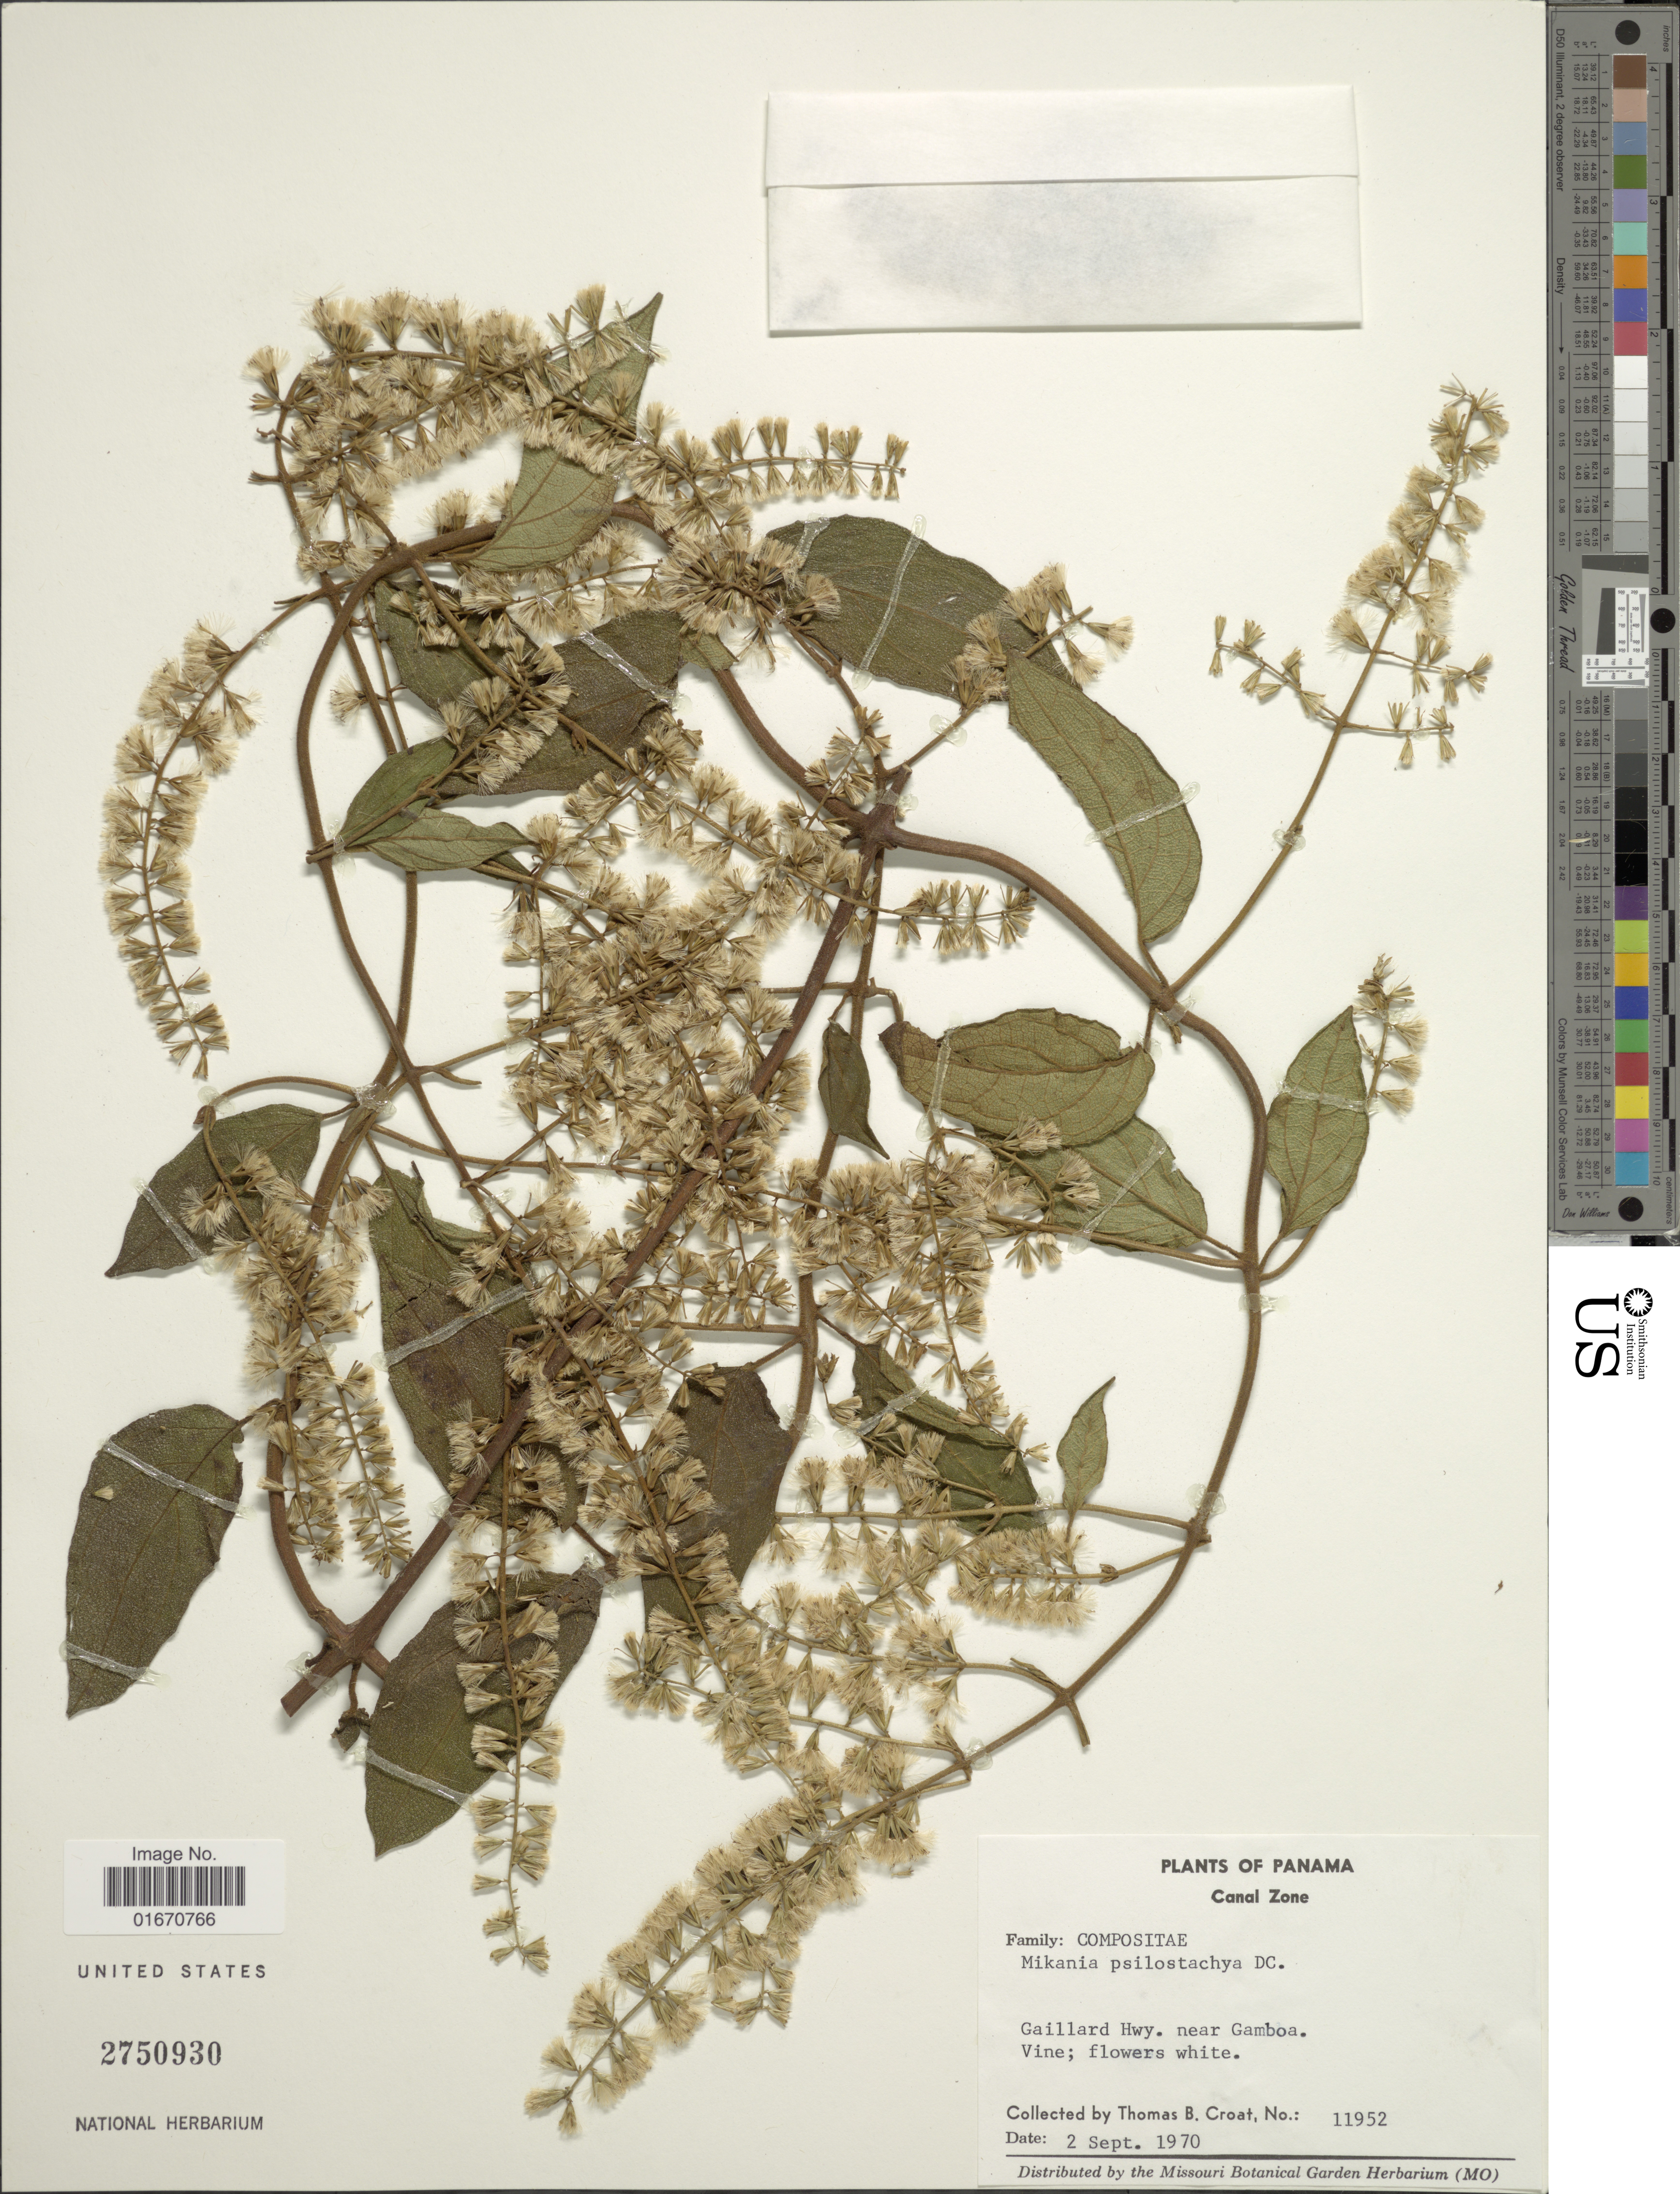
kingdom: Plantae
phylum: Tracheophyta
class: Magnoliopsida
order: Asterales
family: Asteraceae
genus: Mikania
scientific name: Mikania psilostachya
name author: DC.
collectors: T. B. Croat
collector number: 11952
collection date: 1970-09-02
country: Panama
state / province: Colón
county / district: Canal Zone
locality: Canal Zone, Gaillard Hwy. near Gamboa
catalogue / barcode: US 2750930